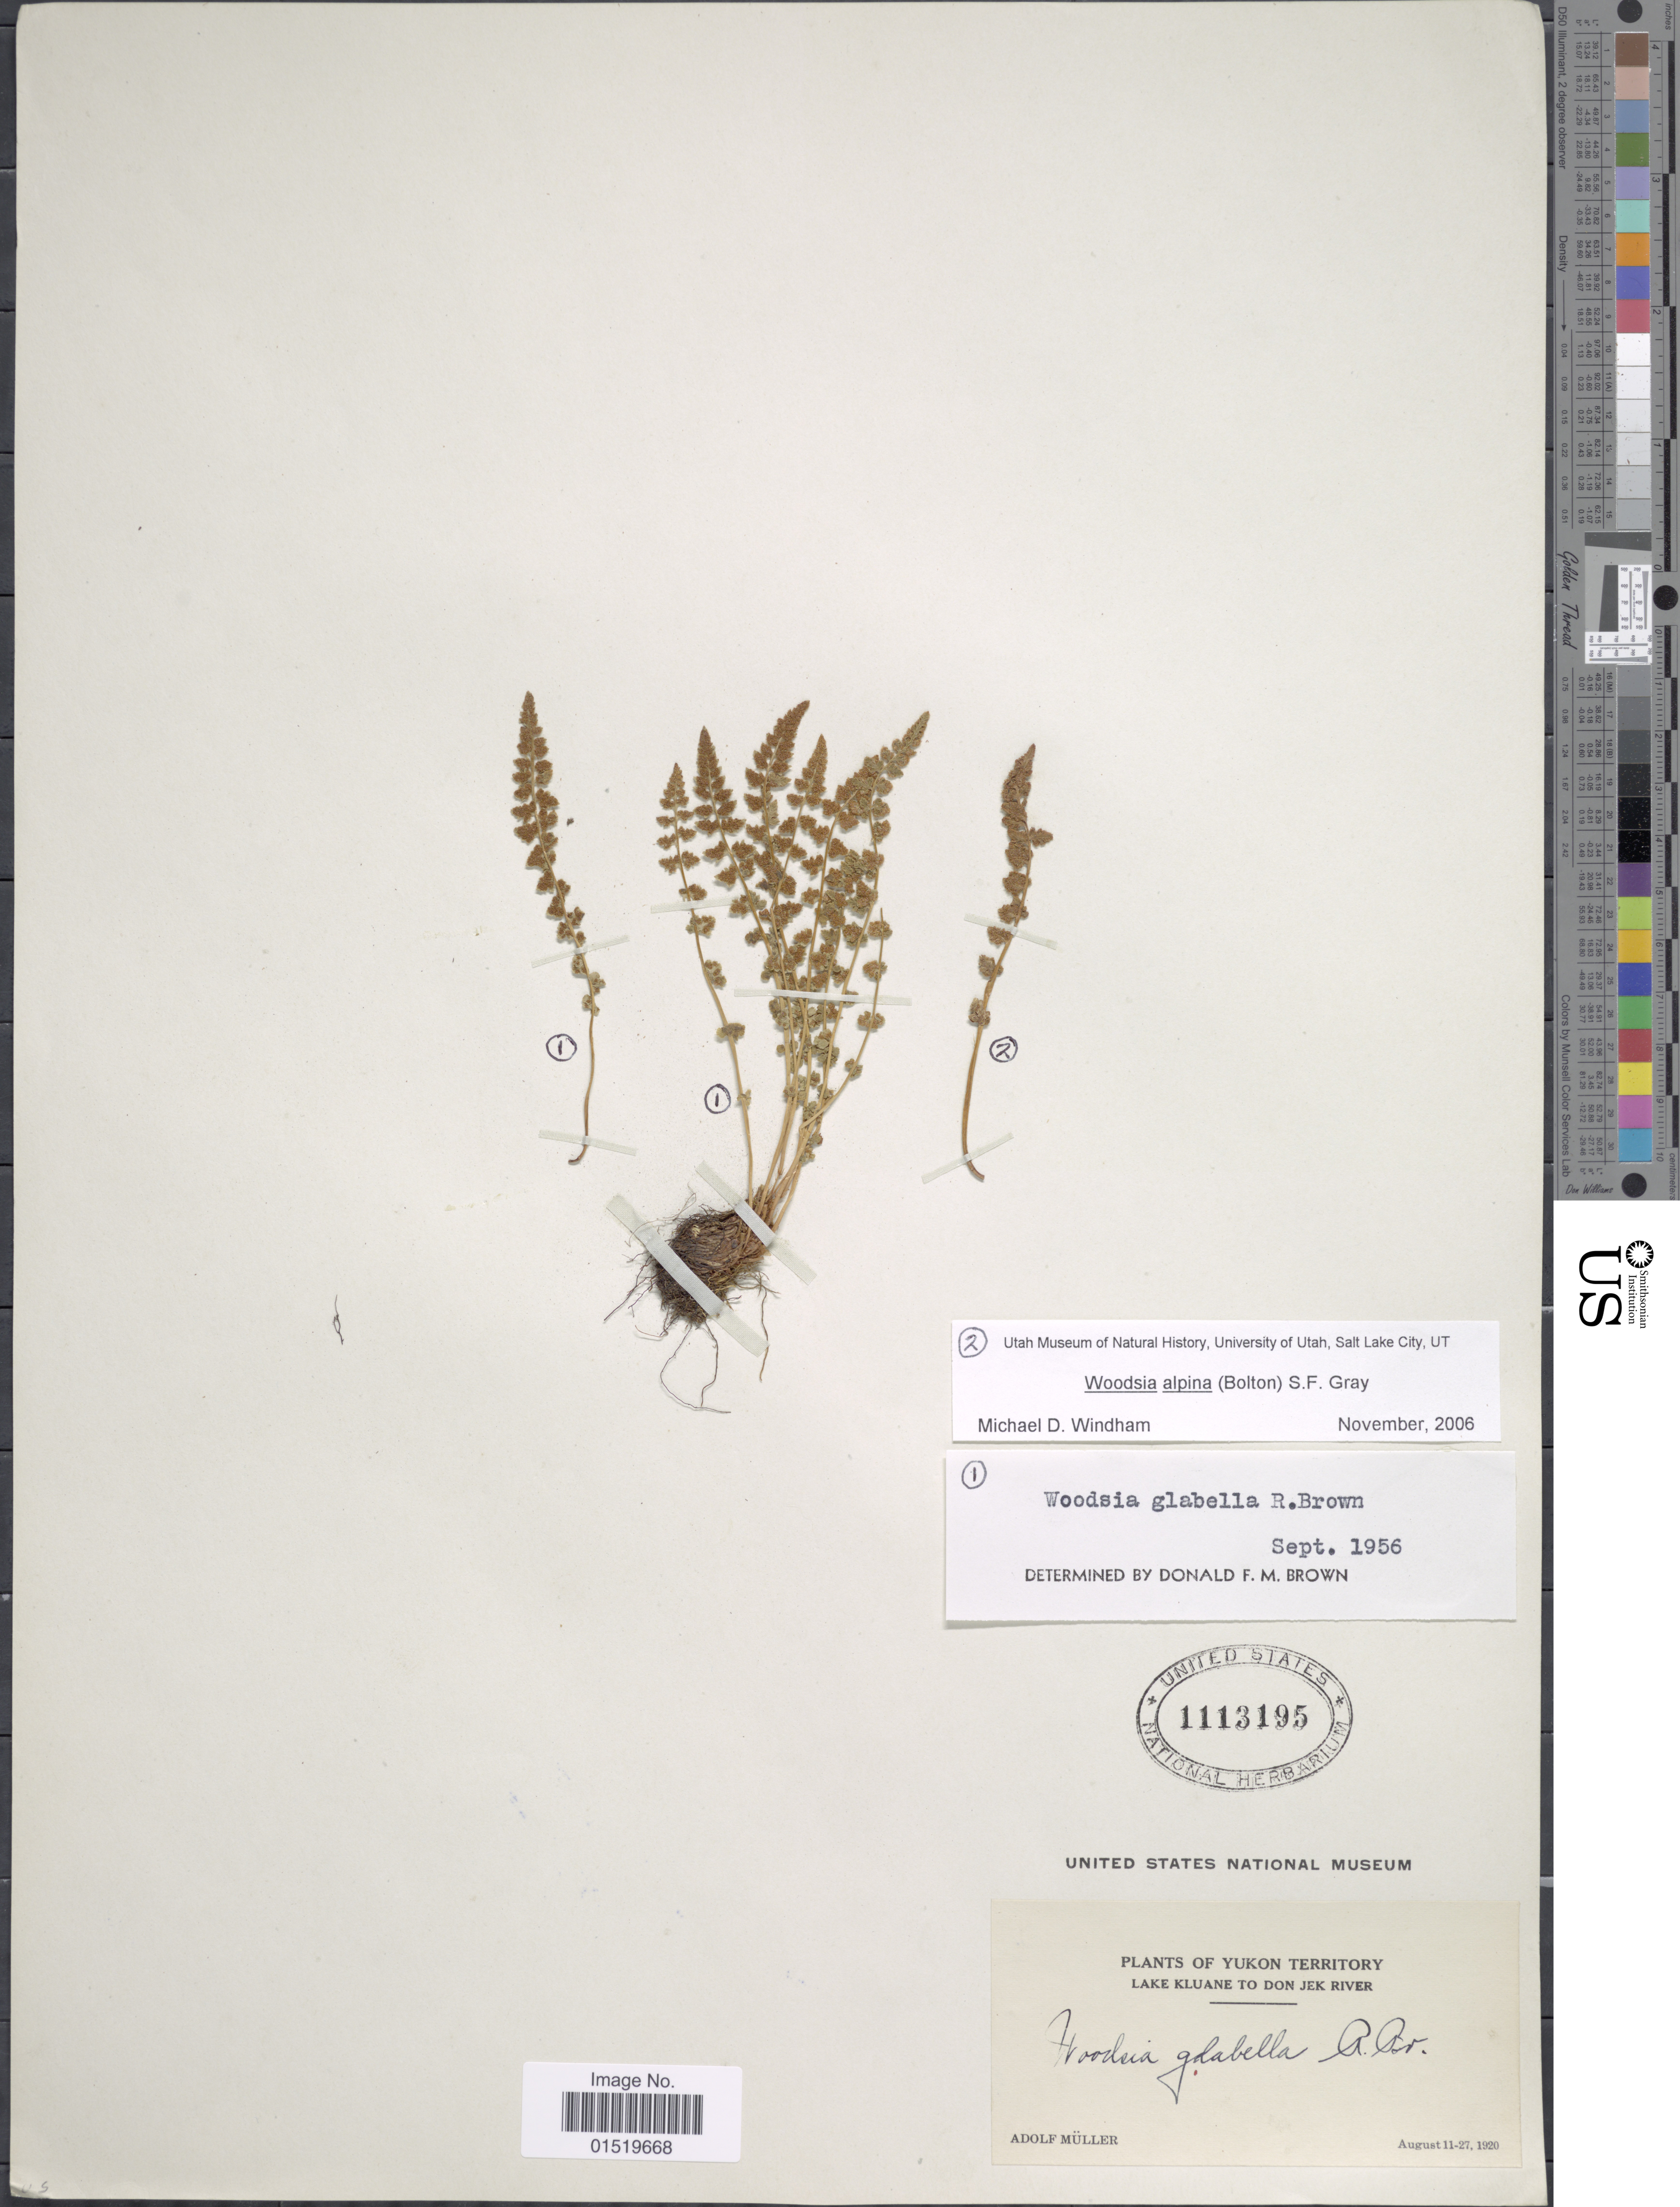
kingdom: Plantae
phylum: Tracheophyta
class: Polypodiopsida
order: Polypodiales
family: Woodsiaceae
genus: Woodsia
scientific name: Woodsia alpina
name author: (Bolton) S.F. Gray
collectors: A. Muller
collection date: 1920-08-11/1920-08-27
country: Canada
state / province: Yukon Territory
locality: Lake Kluane to Don Jek River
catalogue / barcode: US 1113195